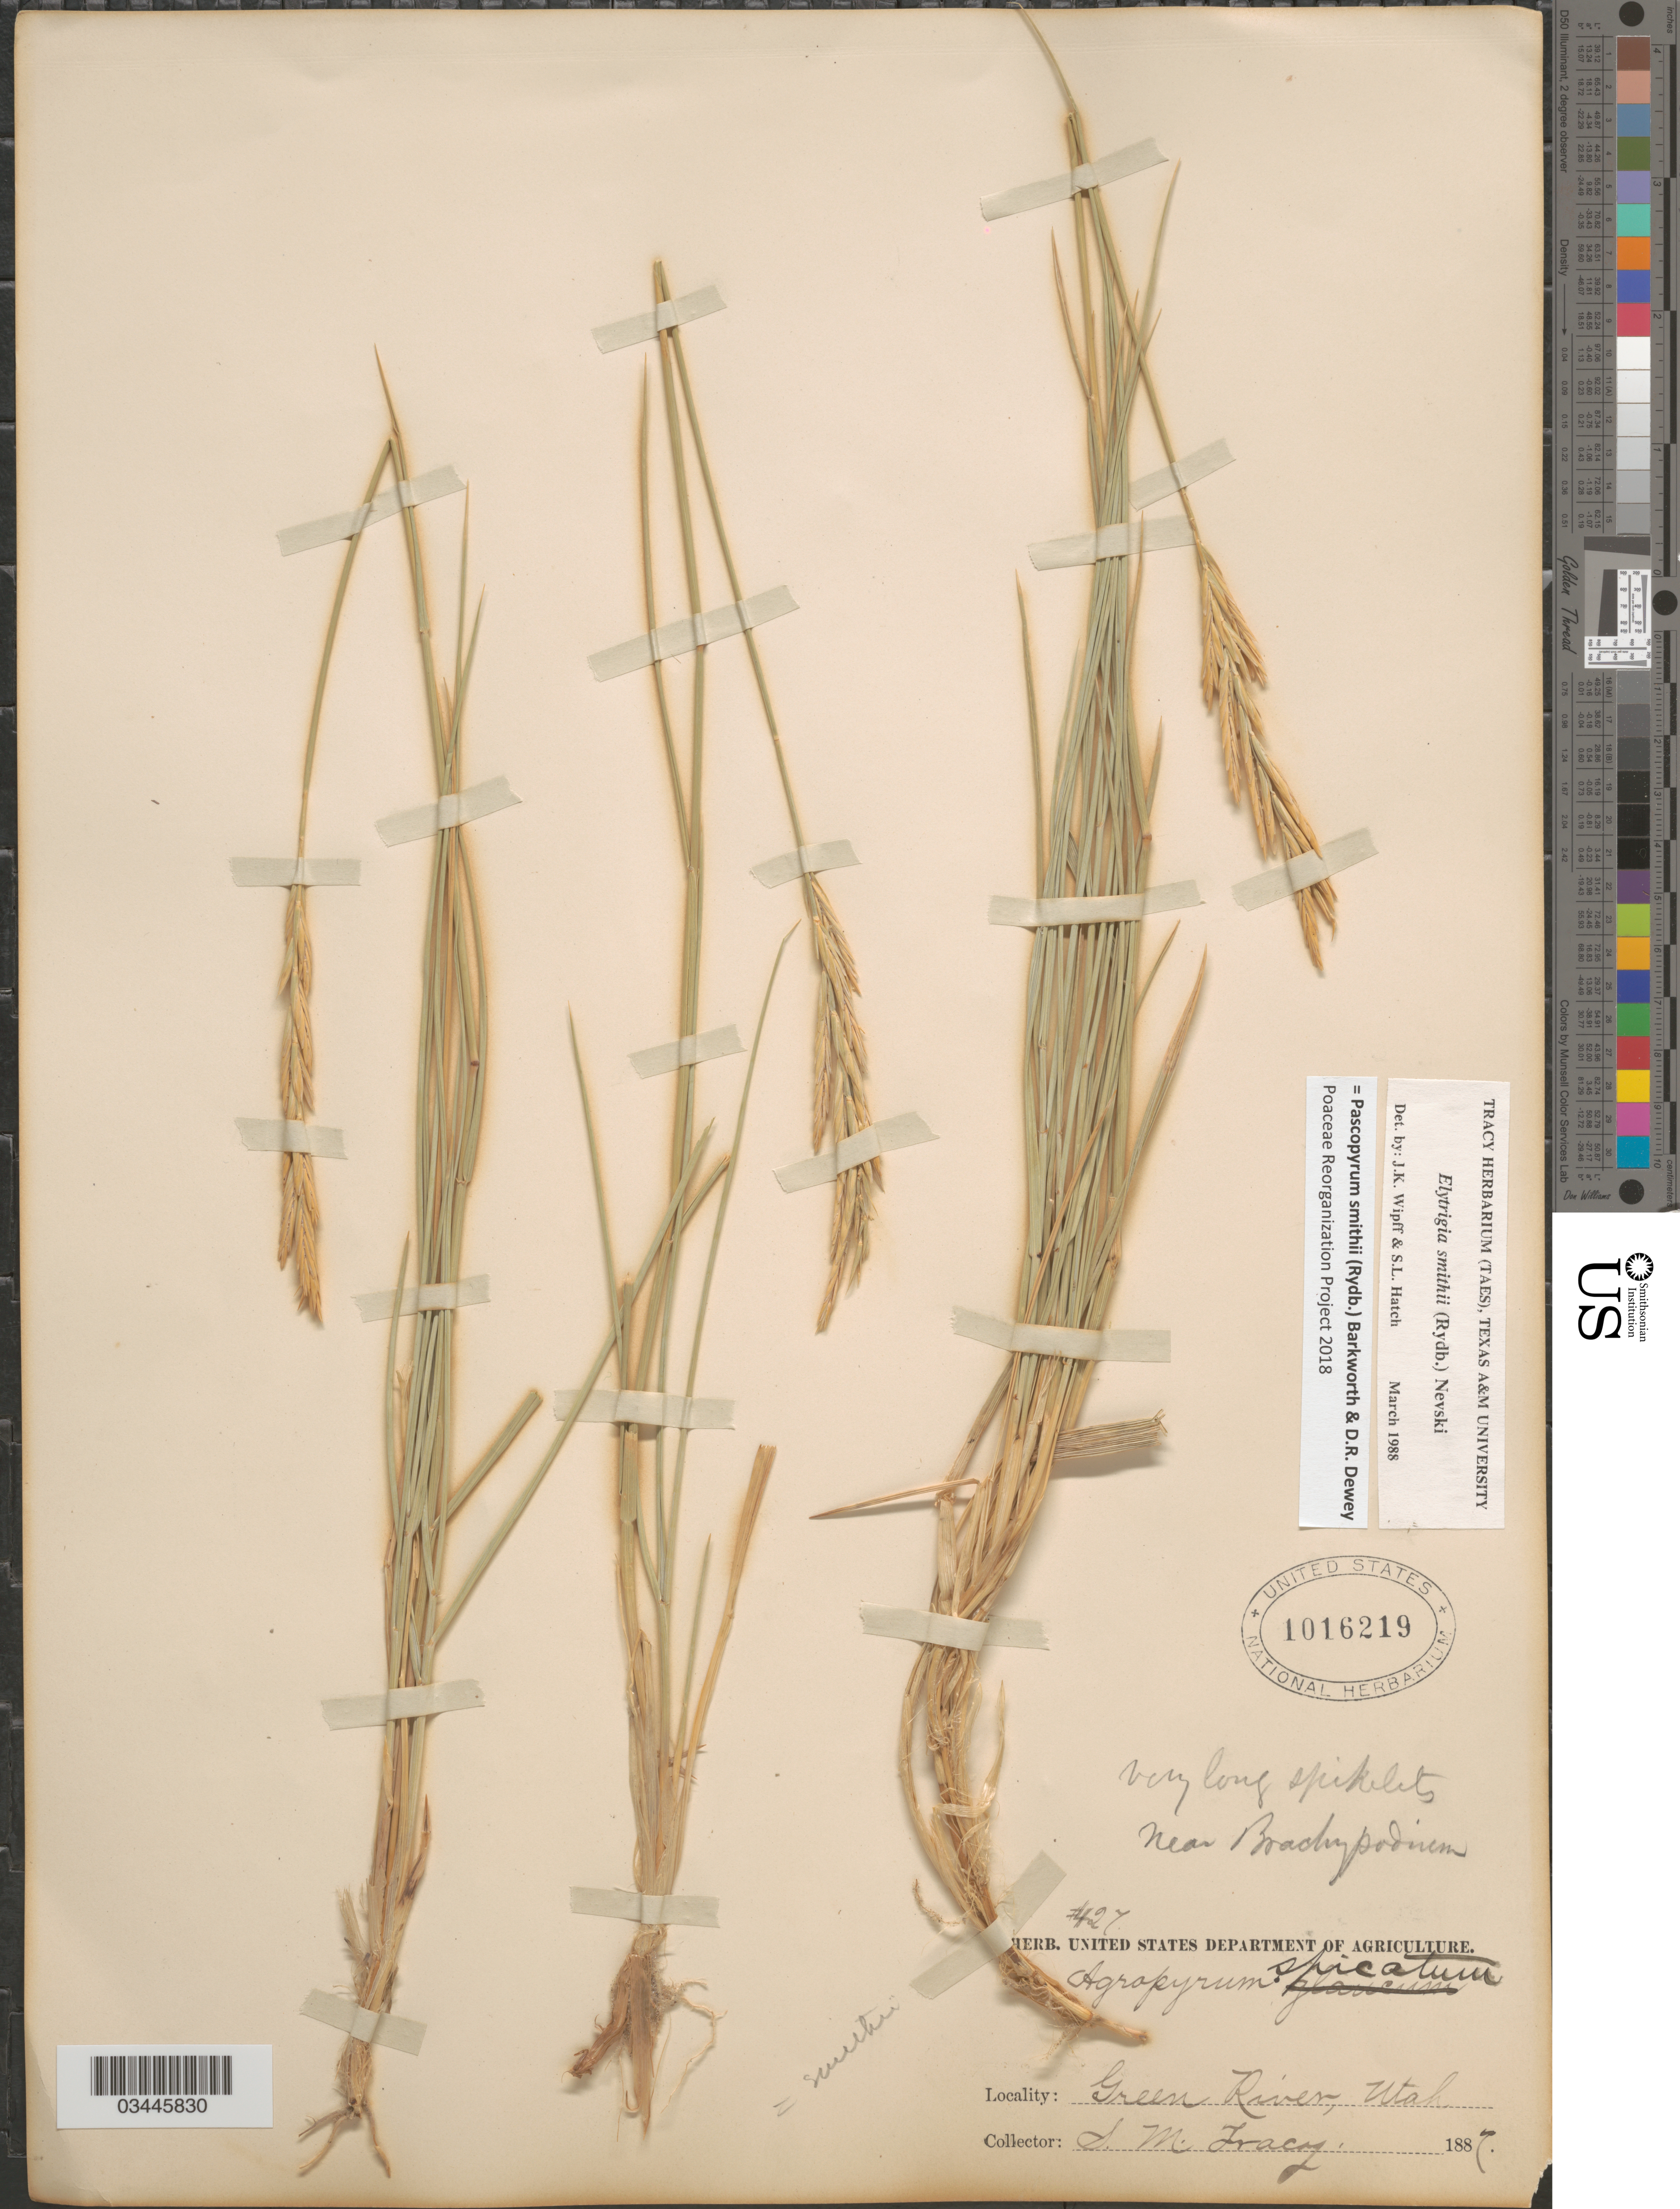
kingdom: Plantae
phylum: Tracheophyta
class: Liliopsida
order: Poales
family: Poaceae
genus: Pascopyrum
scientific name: Pascopyrum smithii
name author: (Rydb.) Barkworth & Dewey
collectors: S. M. Tracy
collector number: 427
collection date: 1887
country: United States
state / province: Utah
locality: Green River.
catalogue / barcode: US 1016219